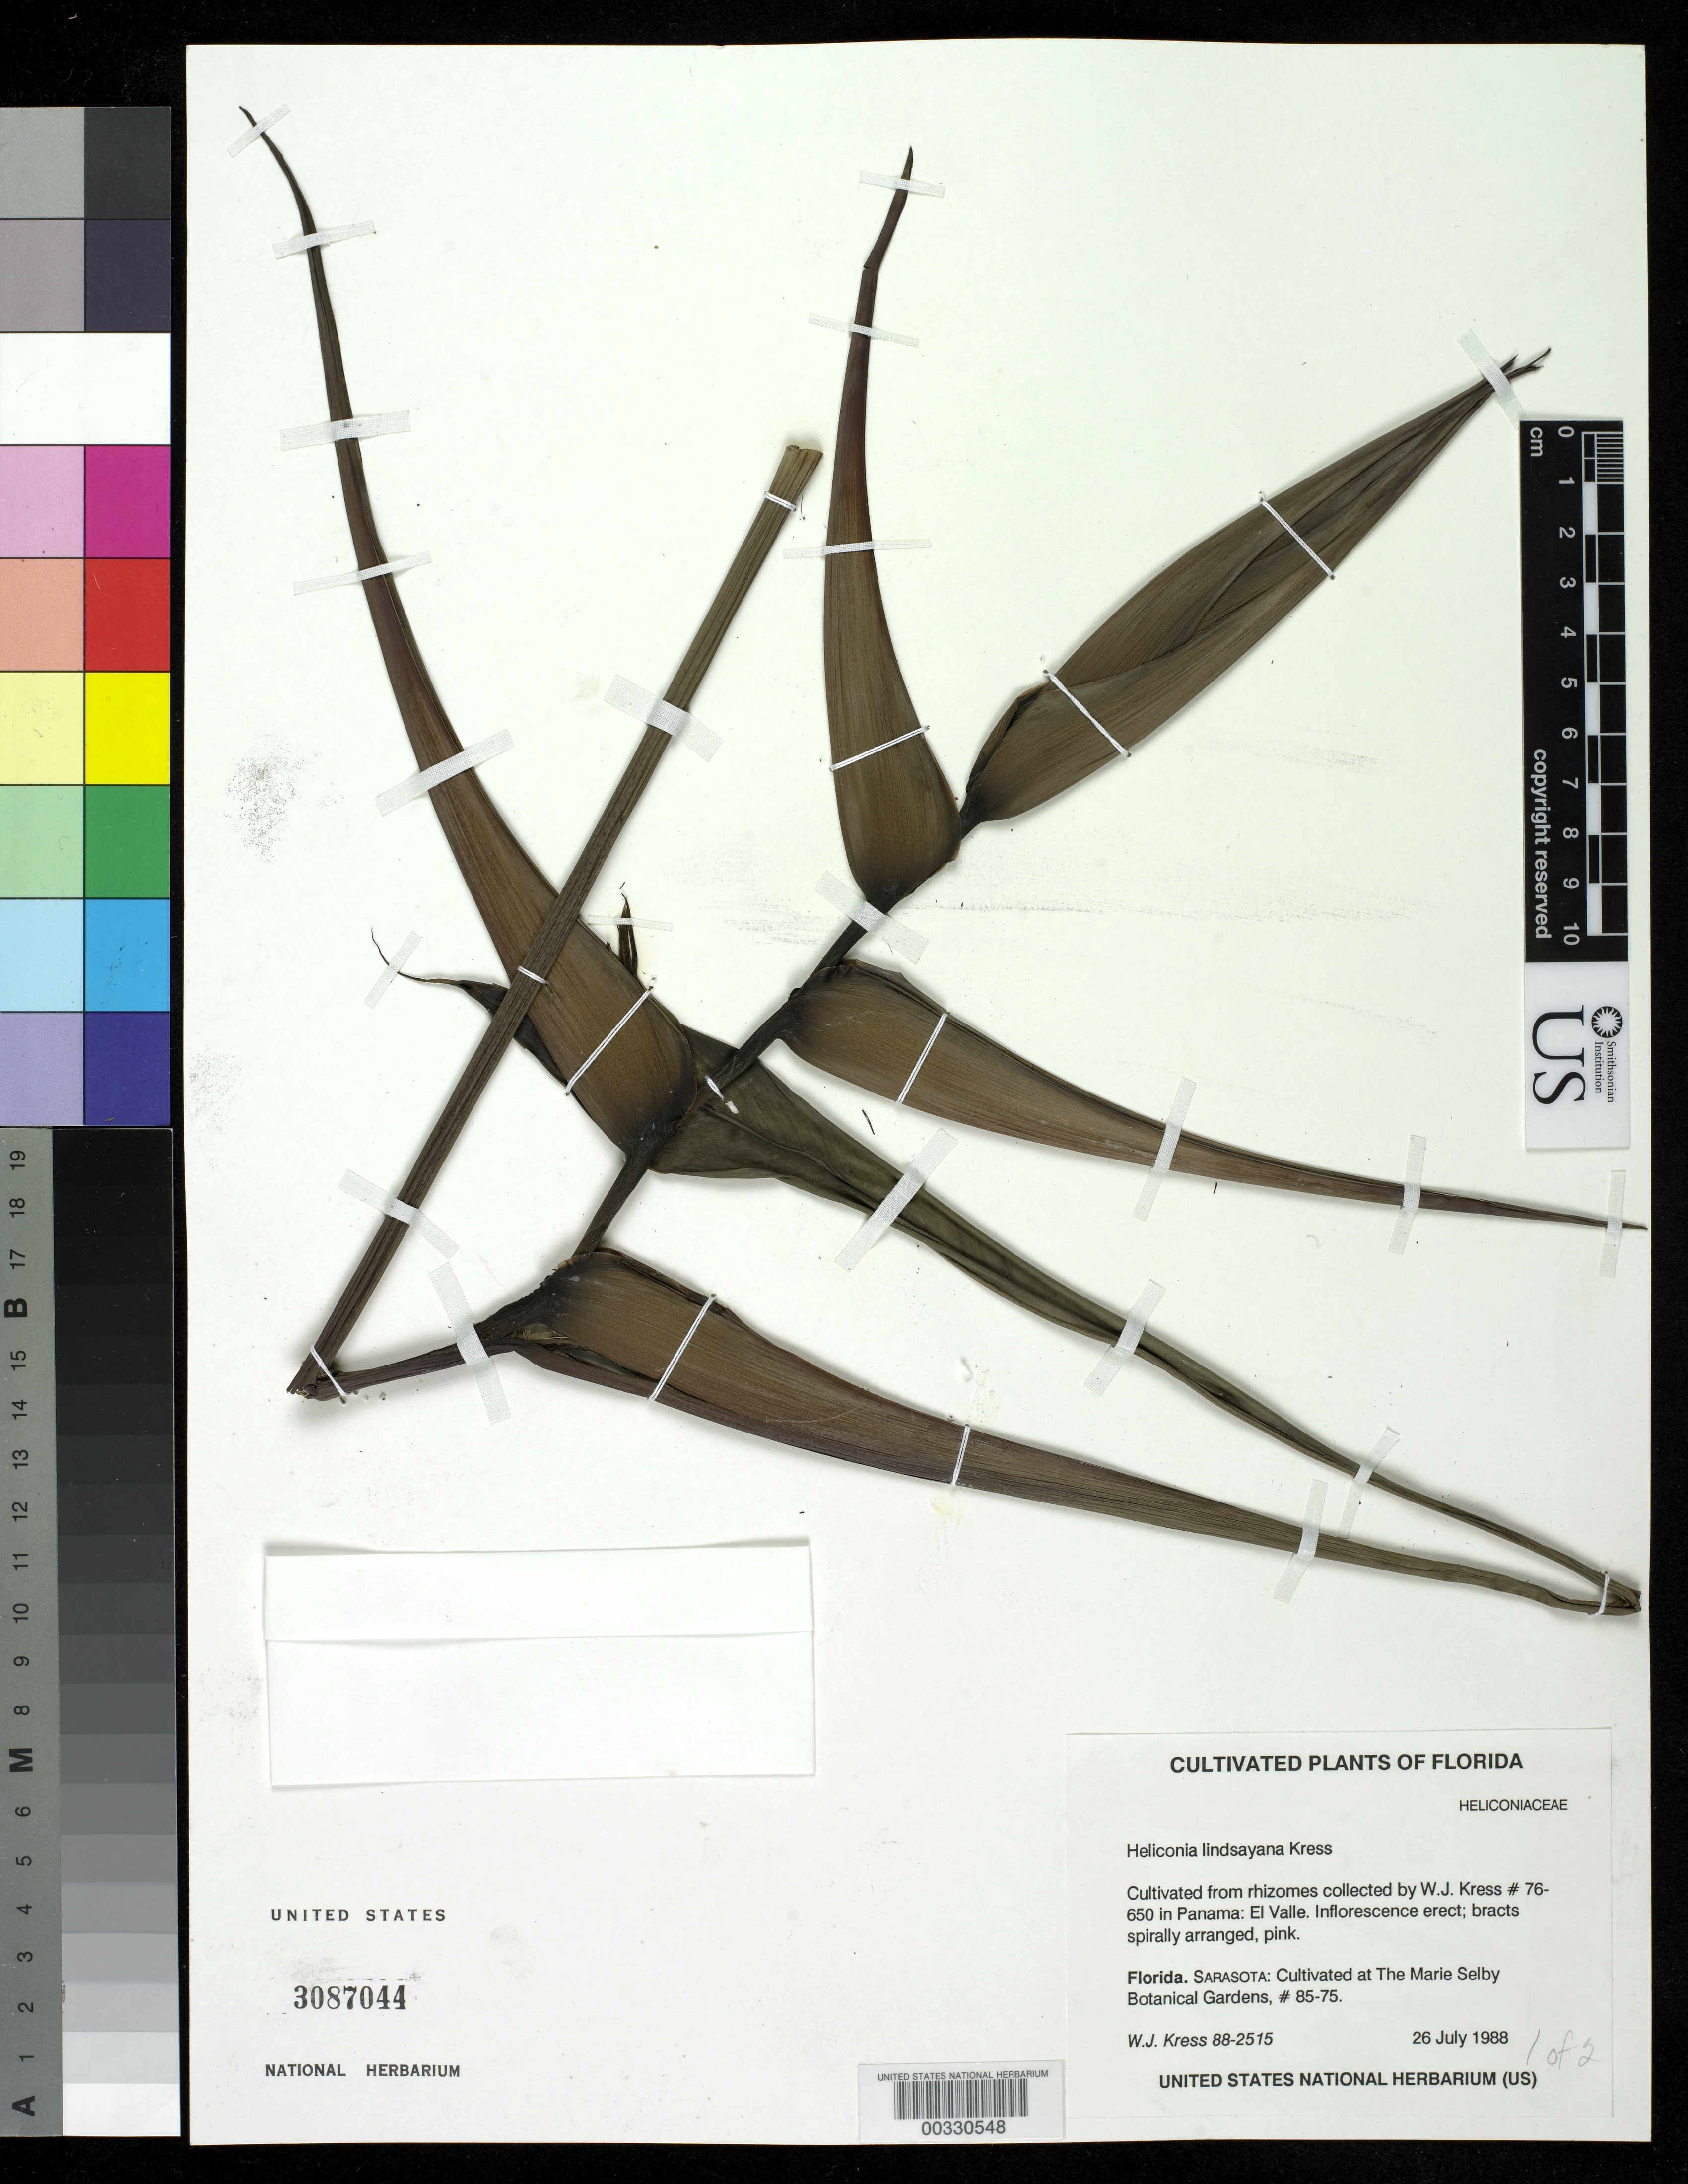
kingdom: Plantae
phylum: Tracheophyta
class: Liliopsida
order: Zingiberales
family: Heliconiaceae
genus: Heliconia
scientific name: Heliconia lindsayana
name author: W.J. Kress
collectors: W. J. Kress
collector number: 88-2515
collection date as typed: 26 Jul 1988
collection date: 1988-07-26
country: Panama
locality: El Valle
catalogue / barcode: US 3087044